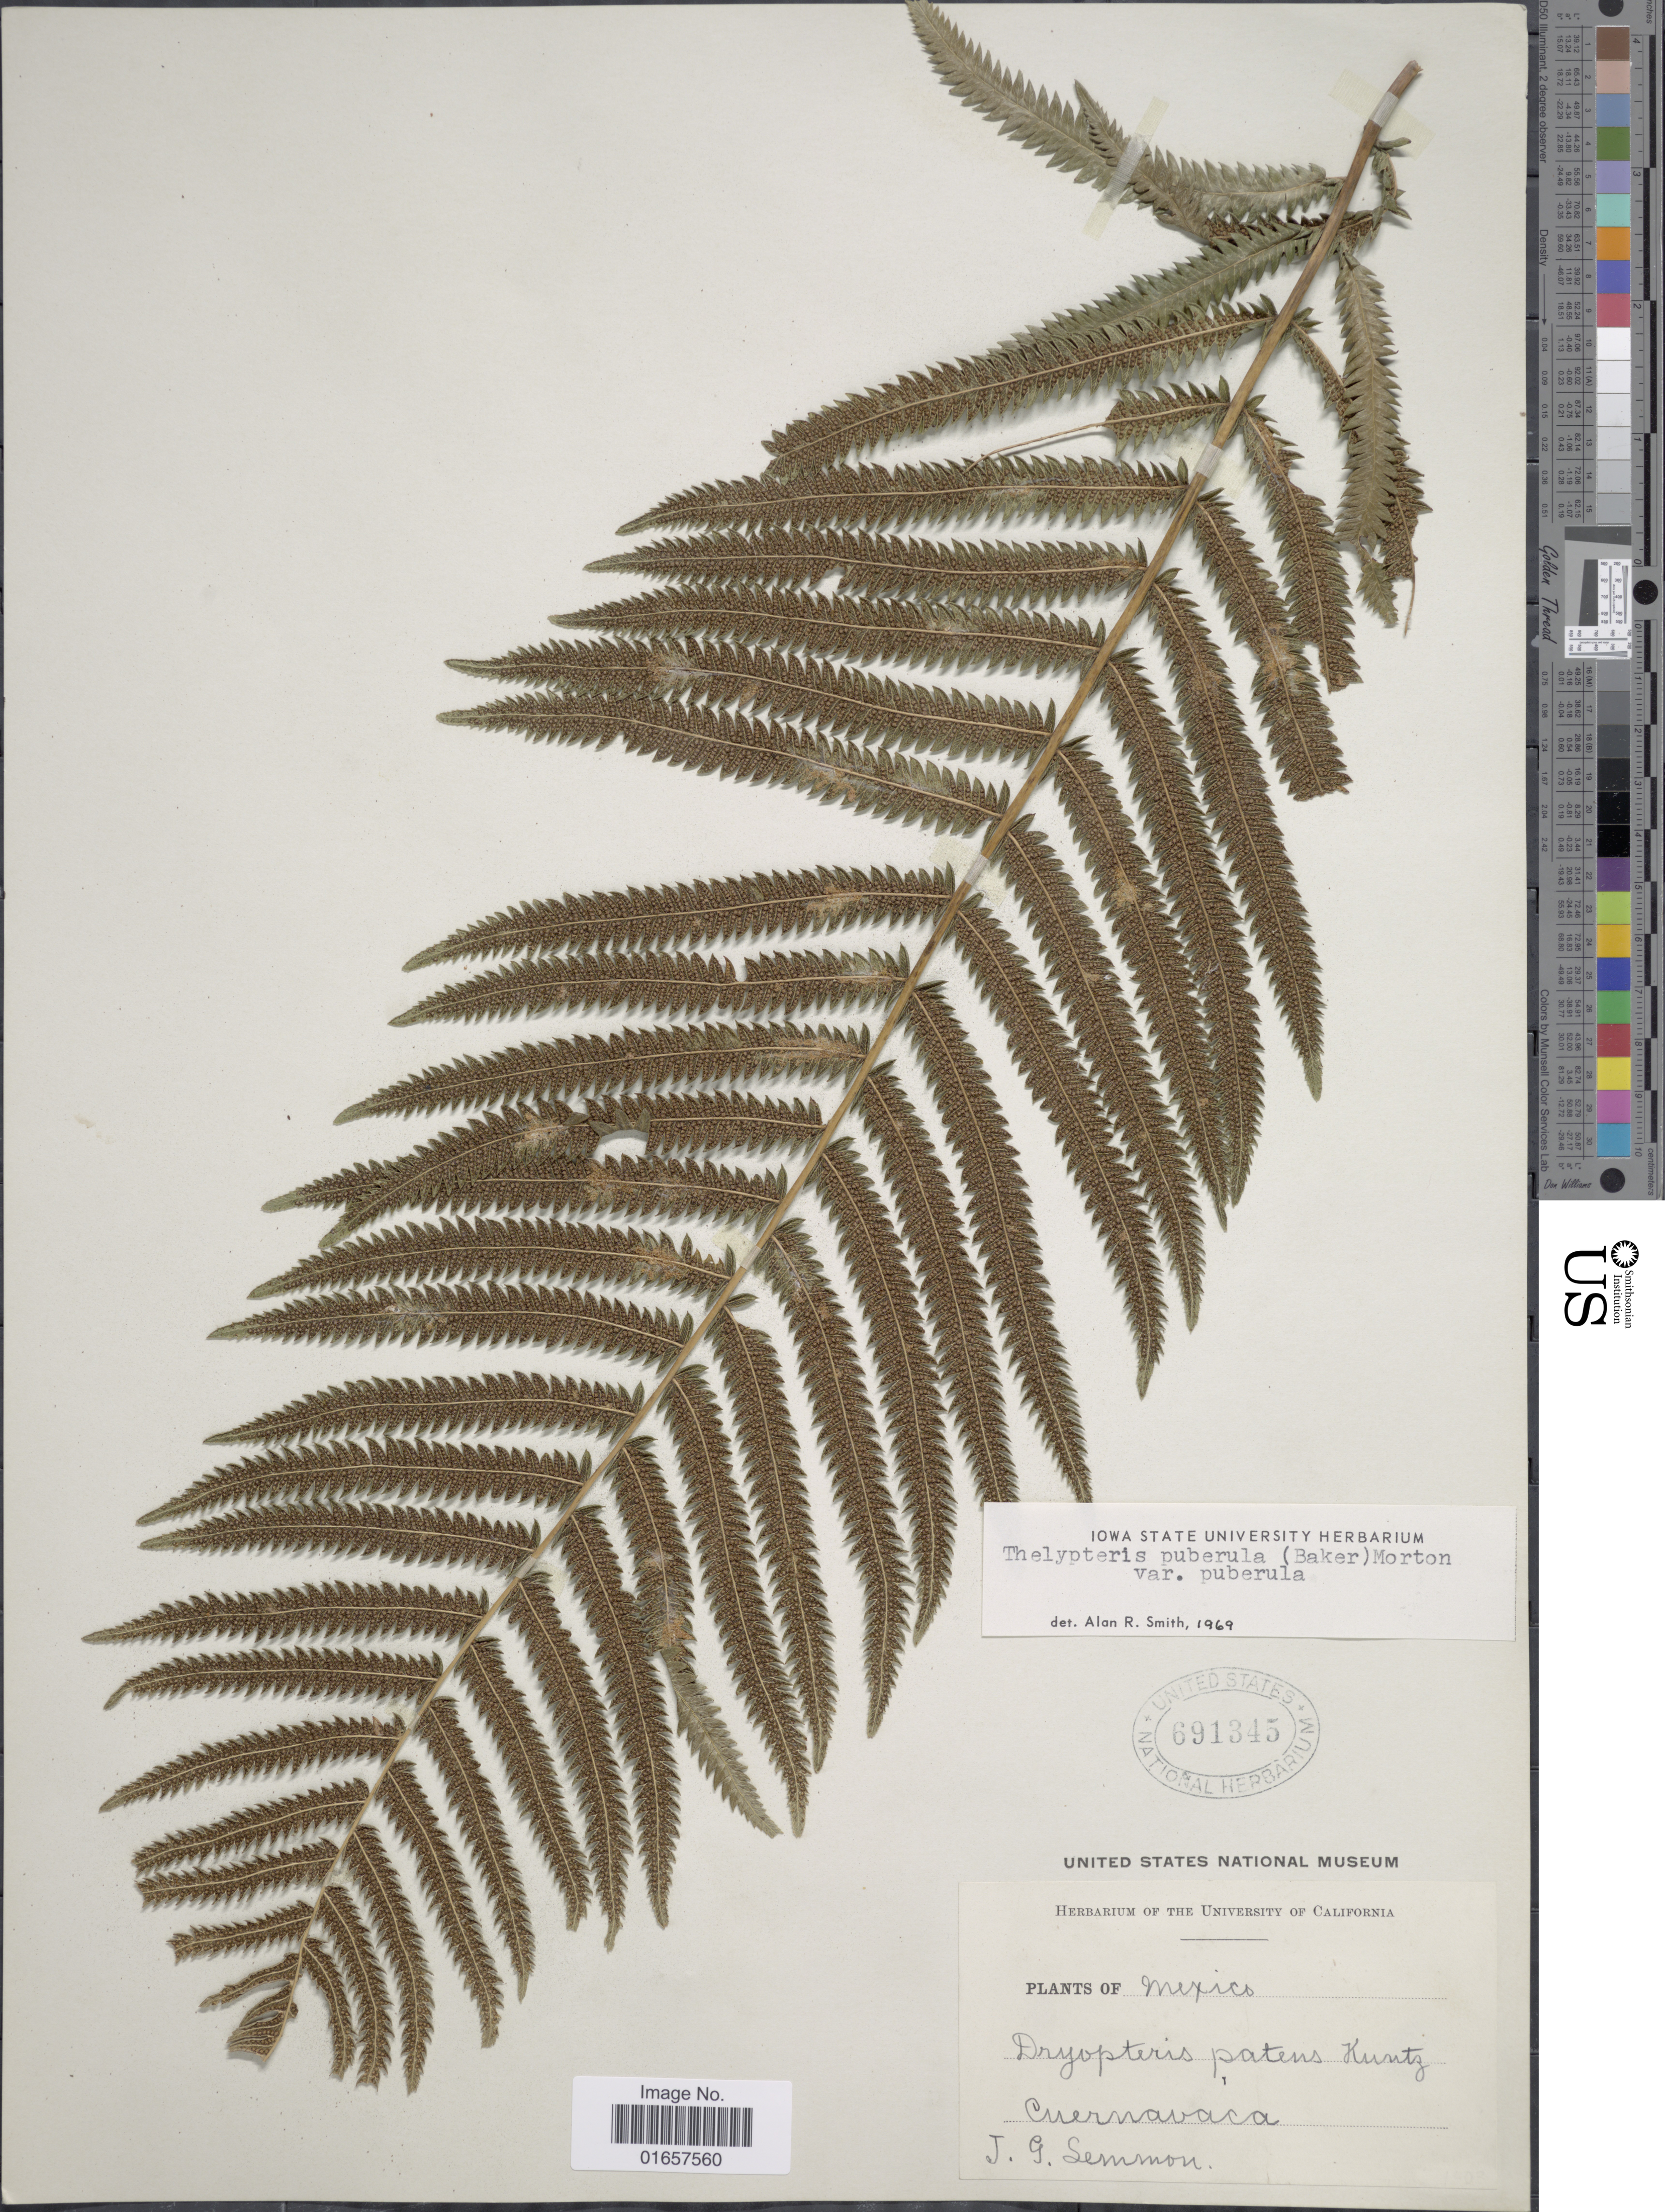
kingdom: Plantae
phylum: Tracheophyta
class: Polypodiopsida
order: Polypodiales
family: Thelypteridaceae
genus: Christella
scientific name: Christella puberula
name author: (Baker) Á. Löve & D. Löve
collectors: J. Semmon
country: Mexico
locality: Mexico, Cuernavaca.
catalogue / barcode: US 691345